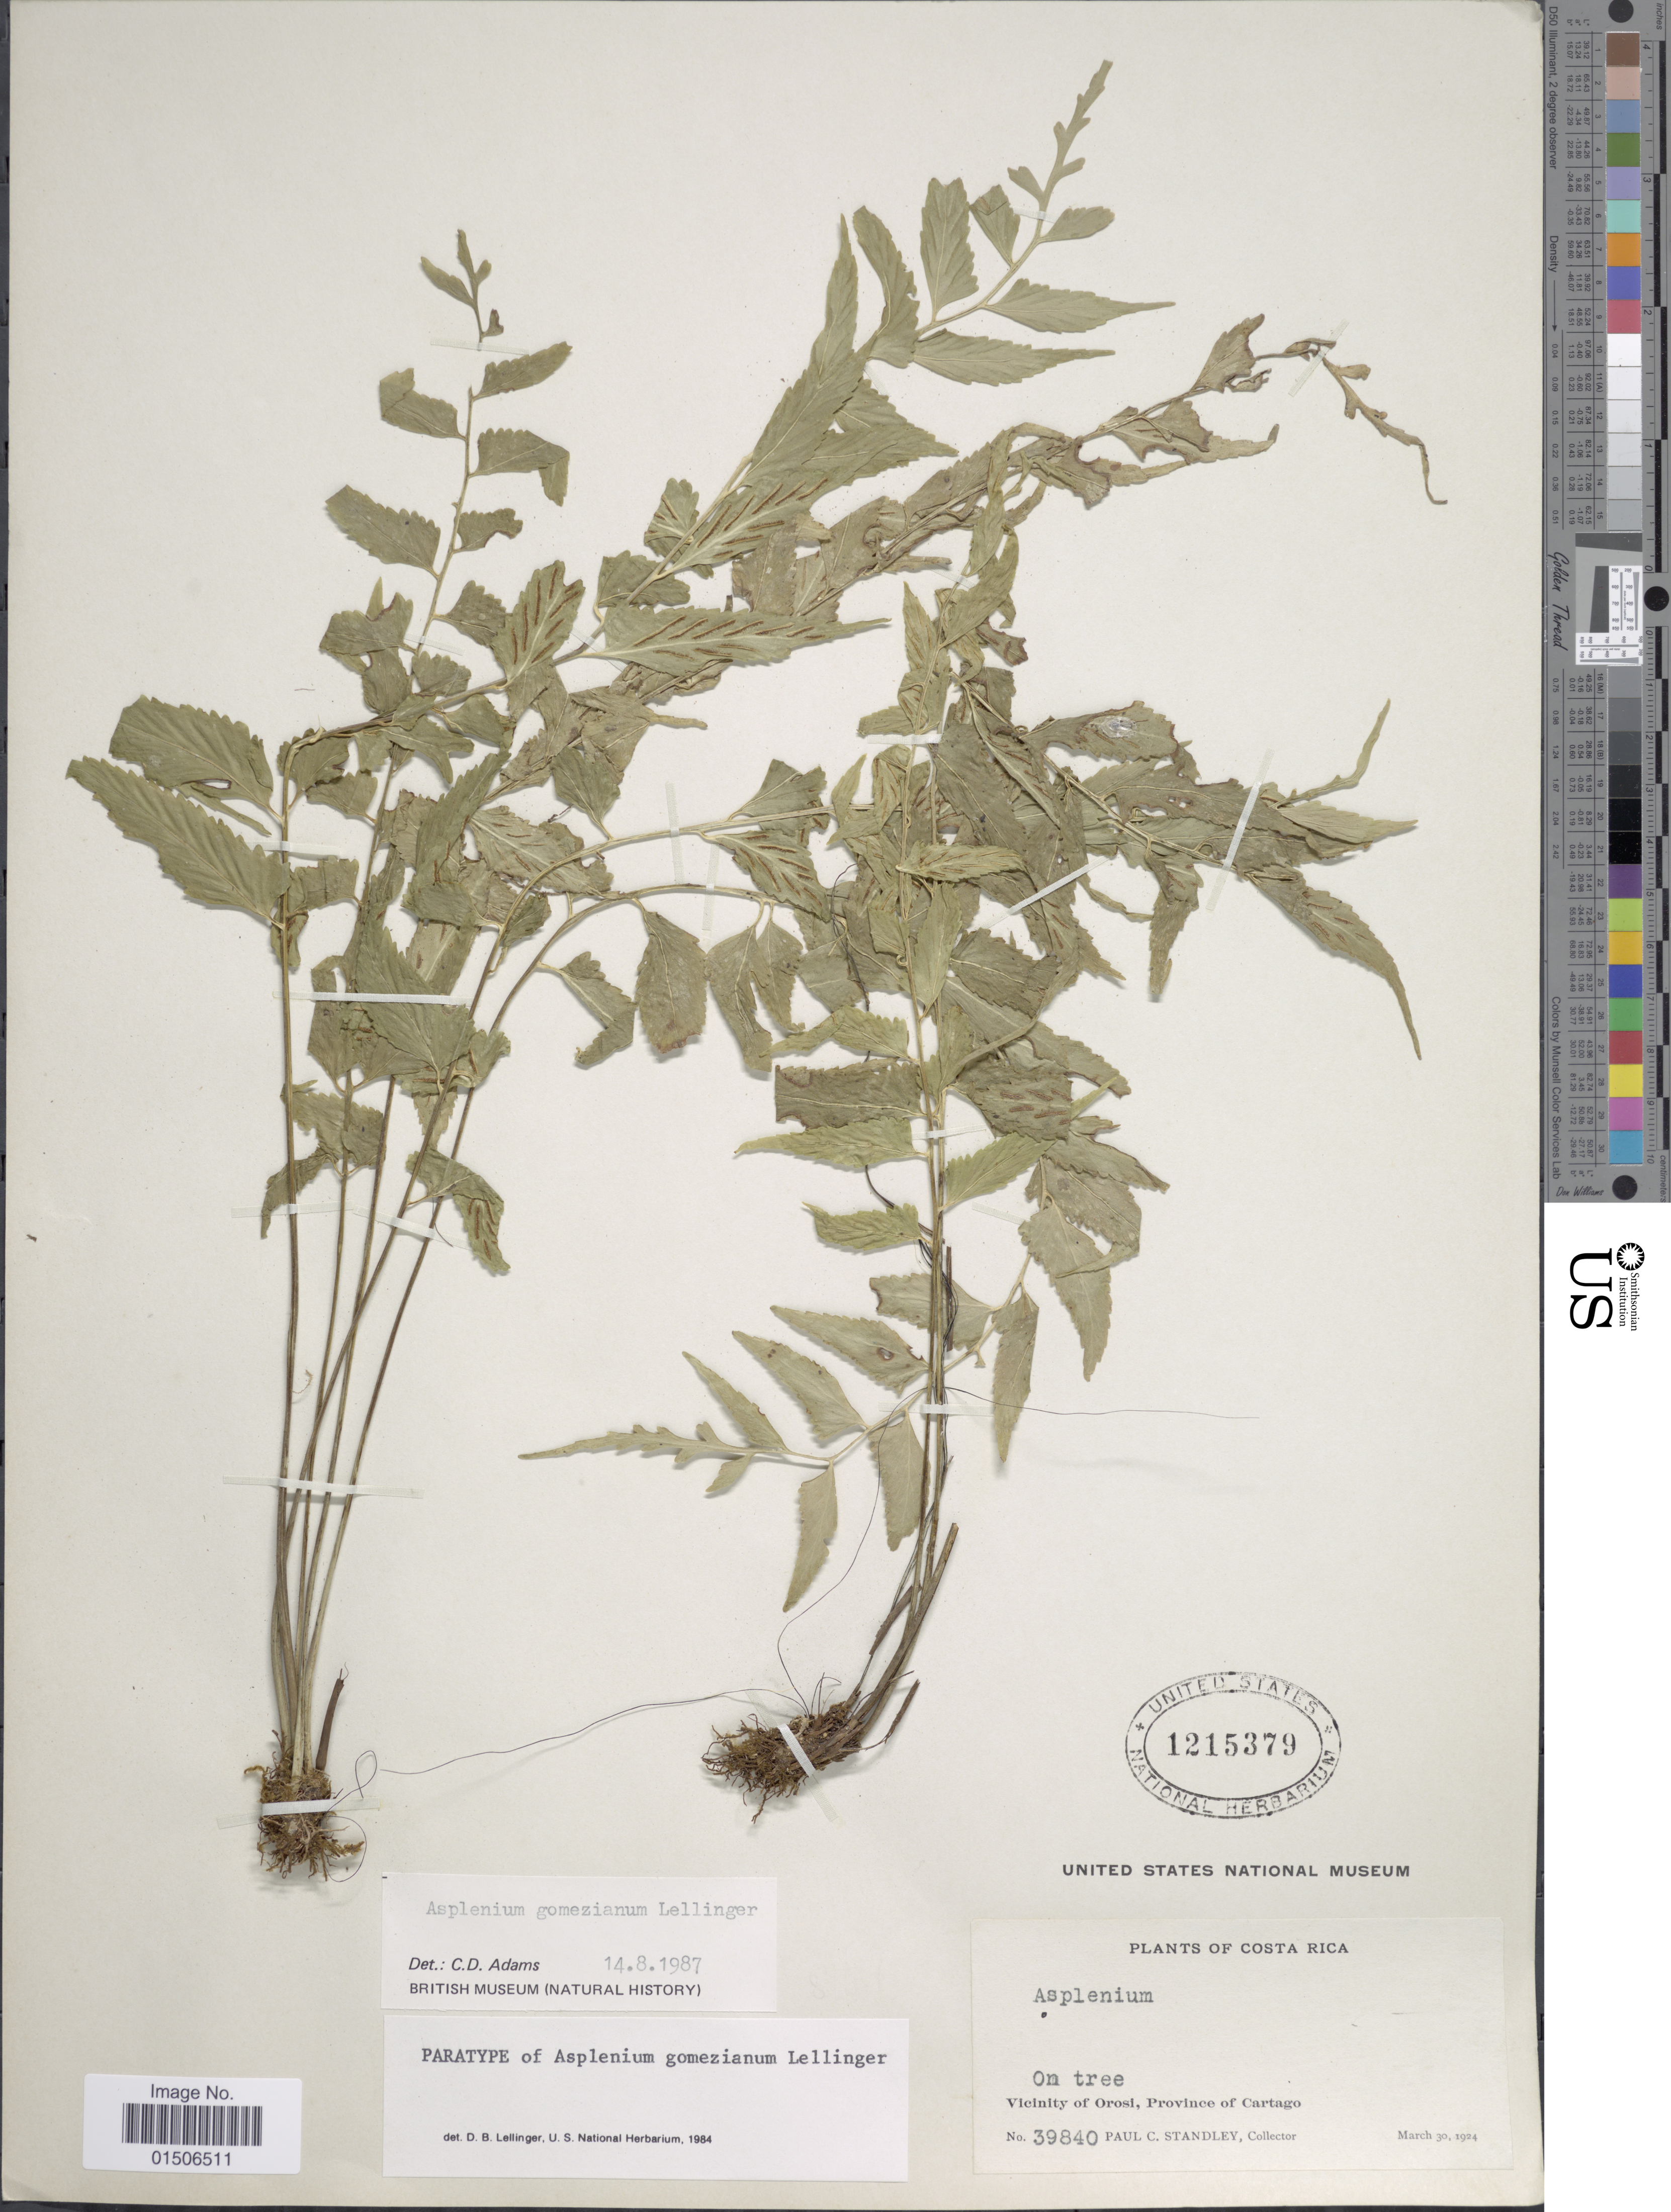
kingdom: Plantae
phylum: Tracheophyta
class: Polypodiopsida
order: Polypodiales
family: Aspleniaceae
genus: Asplenium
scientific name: Asplenium gomezianum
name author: Lellinger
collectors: P. C. Standley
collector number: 39840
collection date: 1924-03-30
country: Costa Rica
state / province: Cartago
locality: On tree, Vicinity of Orosi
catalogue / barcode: US 1215379